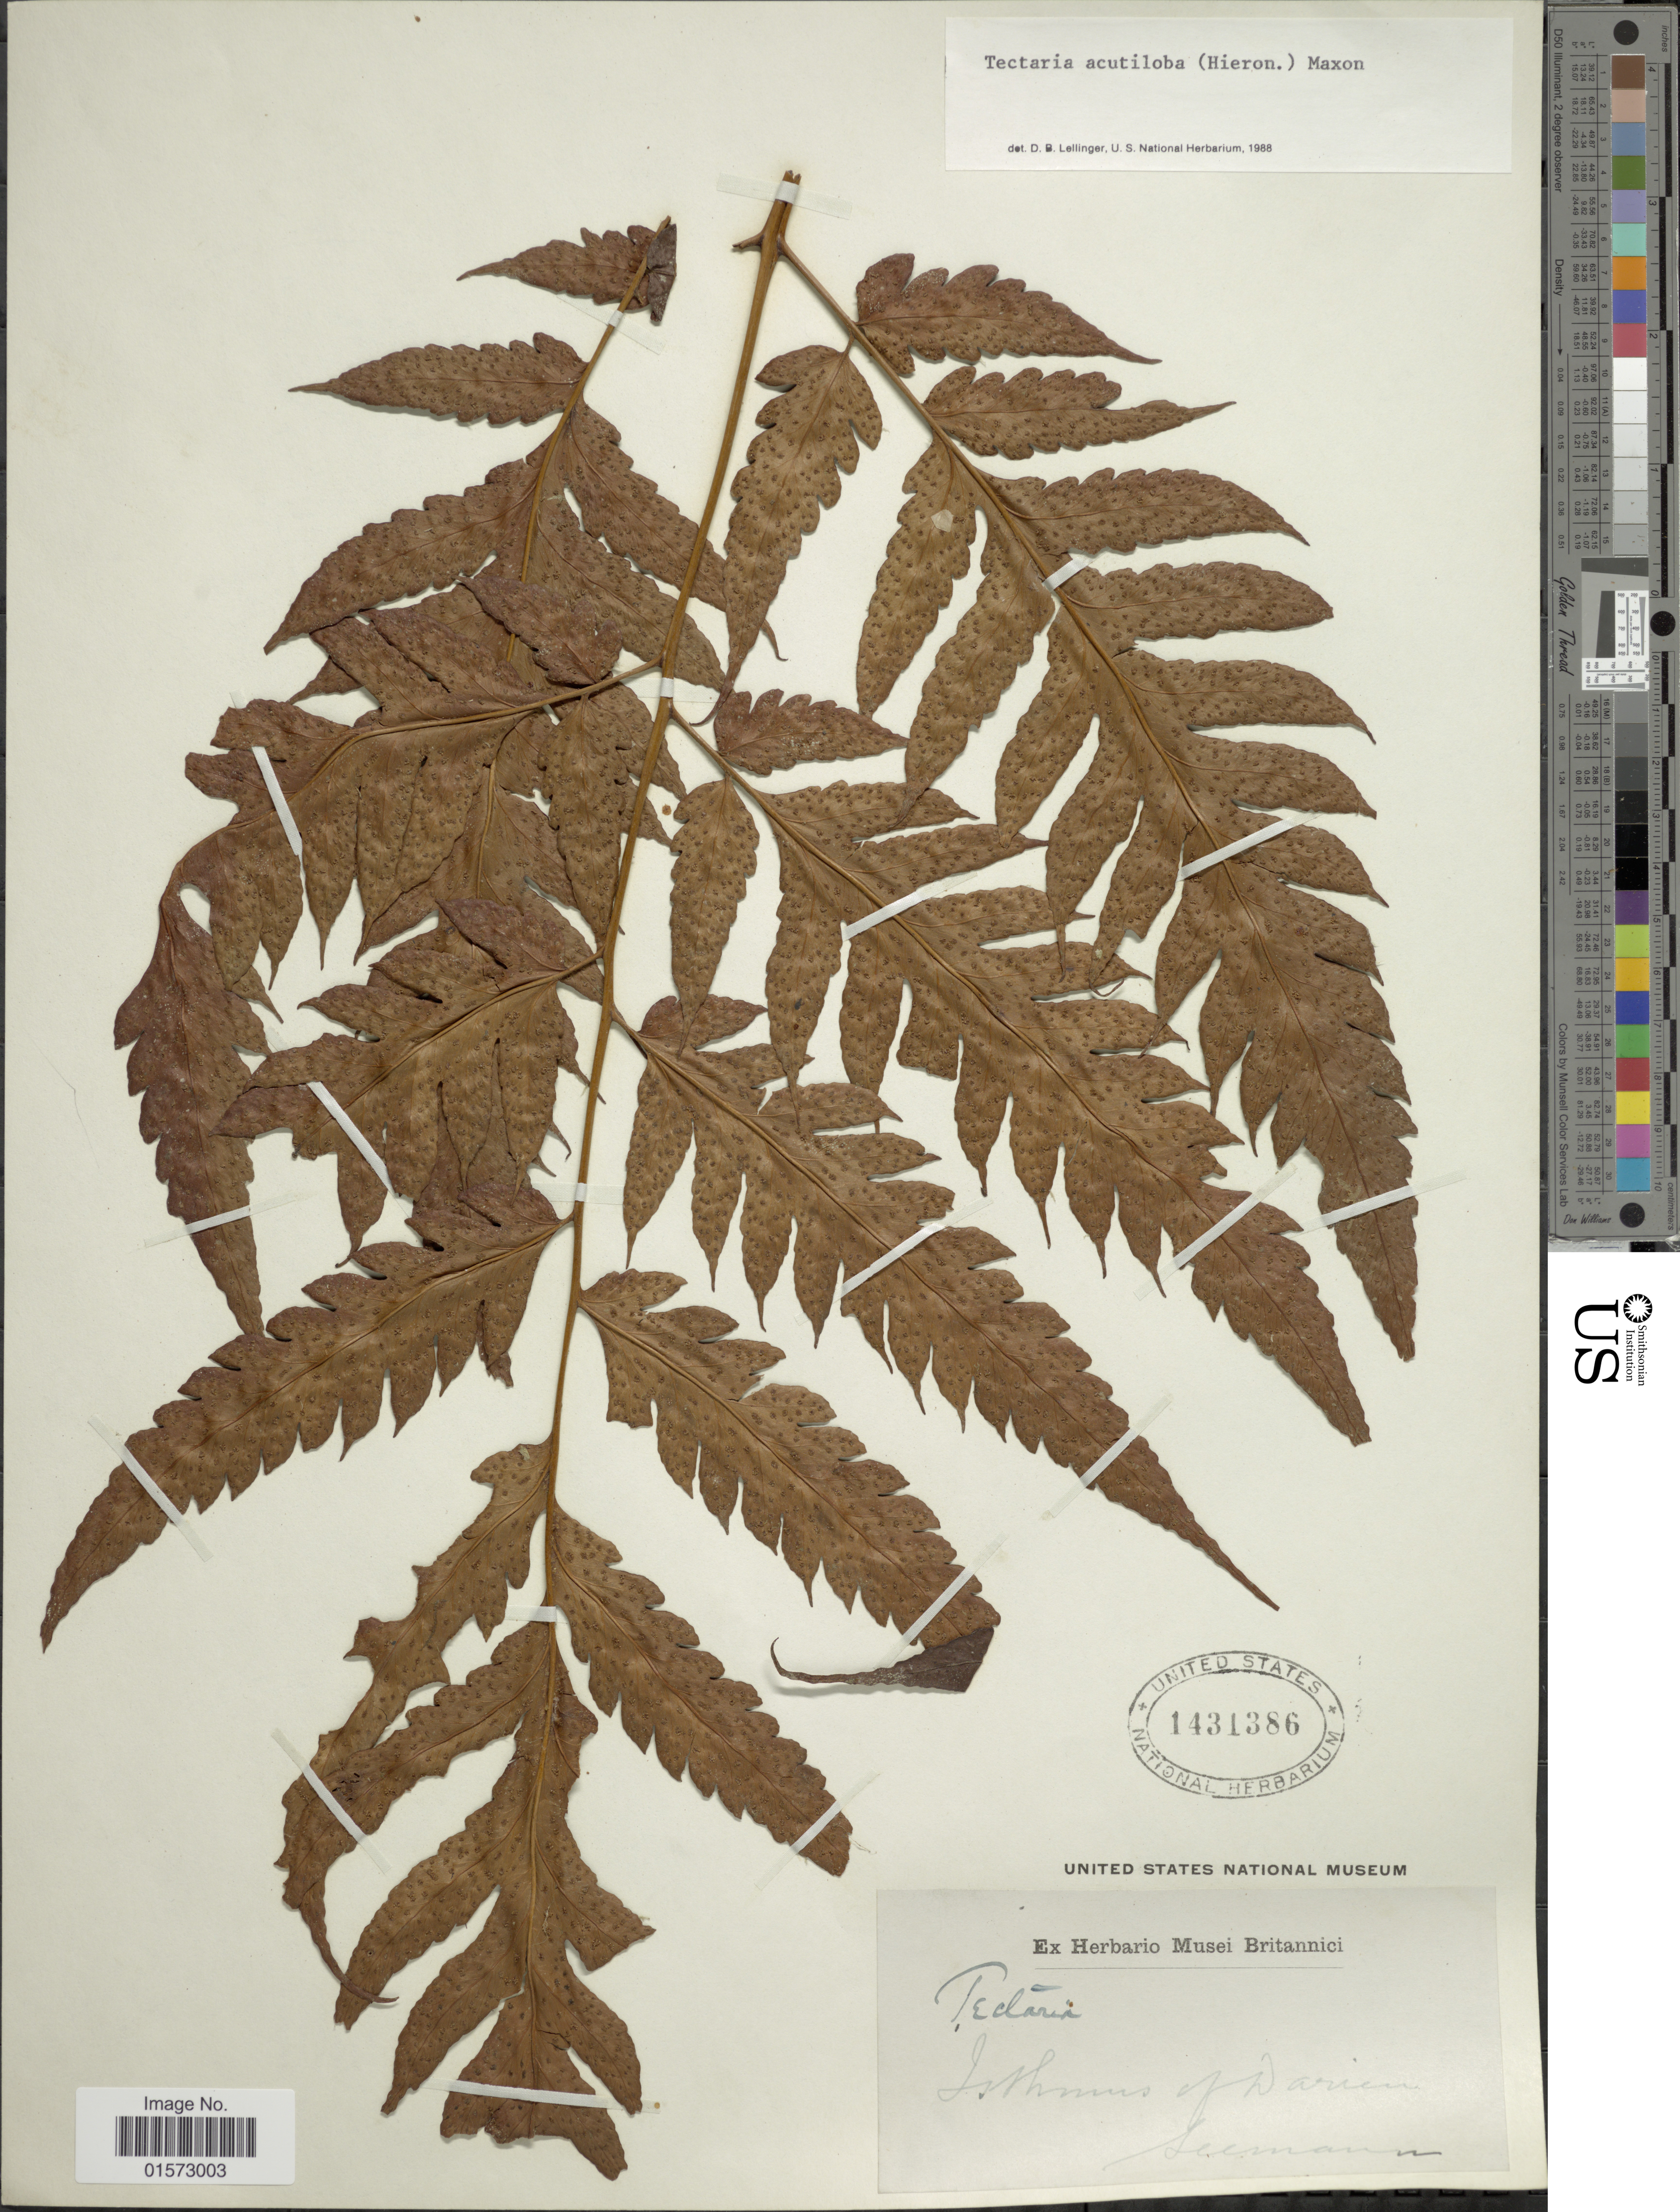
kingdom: Plantae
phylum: Tracheophyta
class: Polypodiopsida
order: Polypodiales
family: Tectariaceae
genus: Tectaria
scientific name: Tectaria acutiloba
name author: (Hieron.) Maxon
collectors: -. Seemann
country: Panama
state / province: Darién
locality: Isthmus of Darien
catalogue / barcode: US 1431386